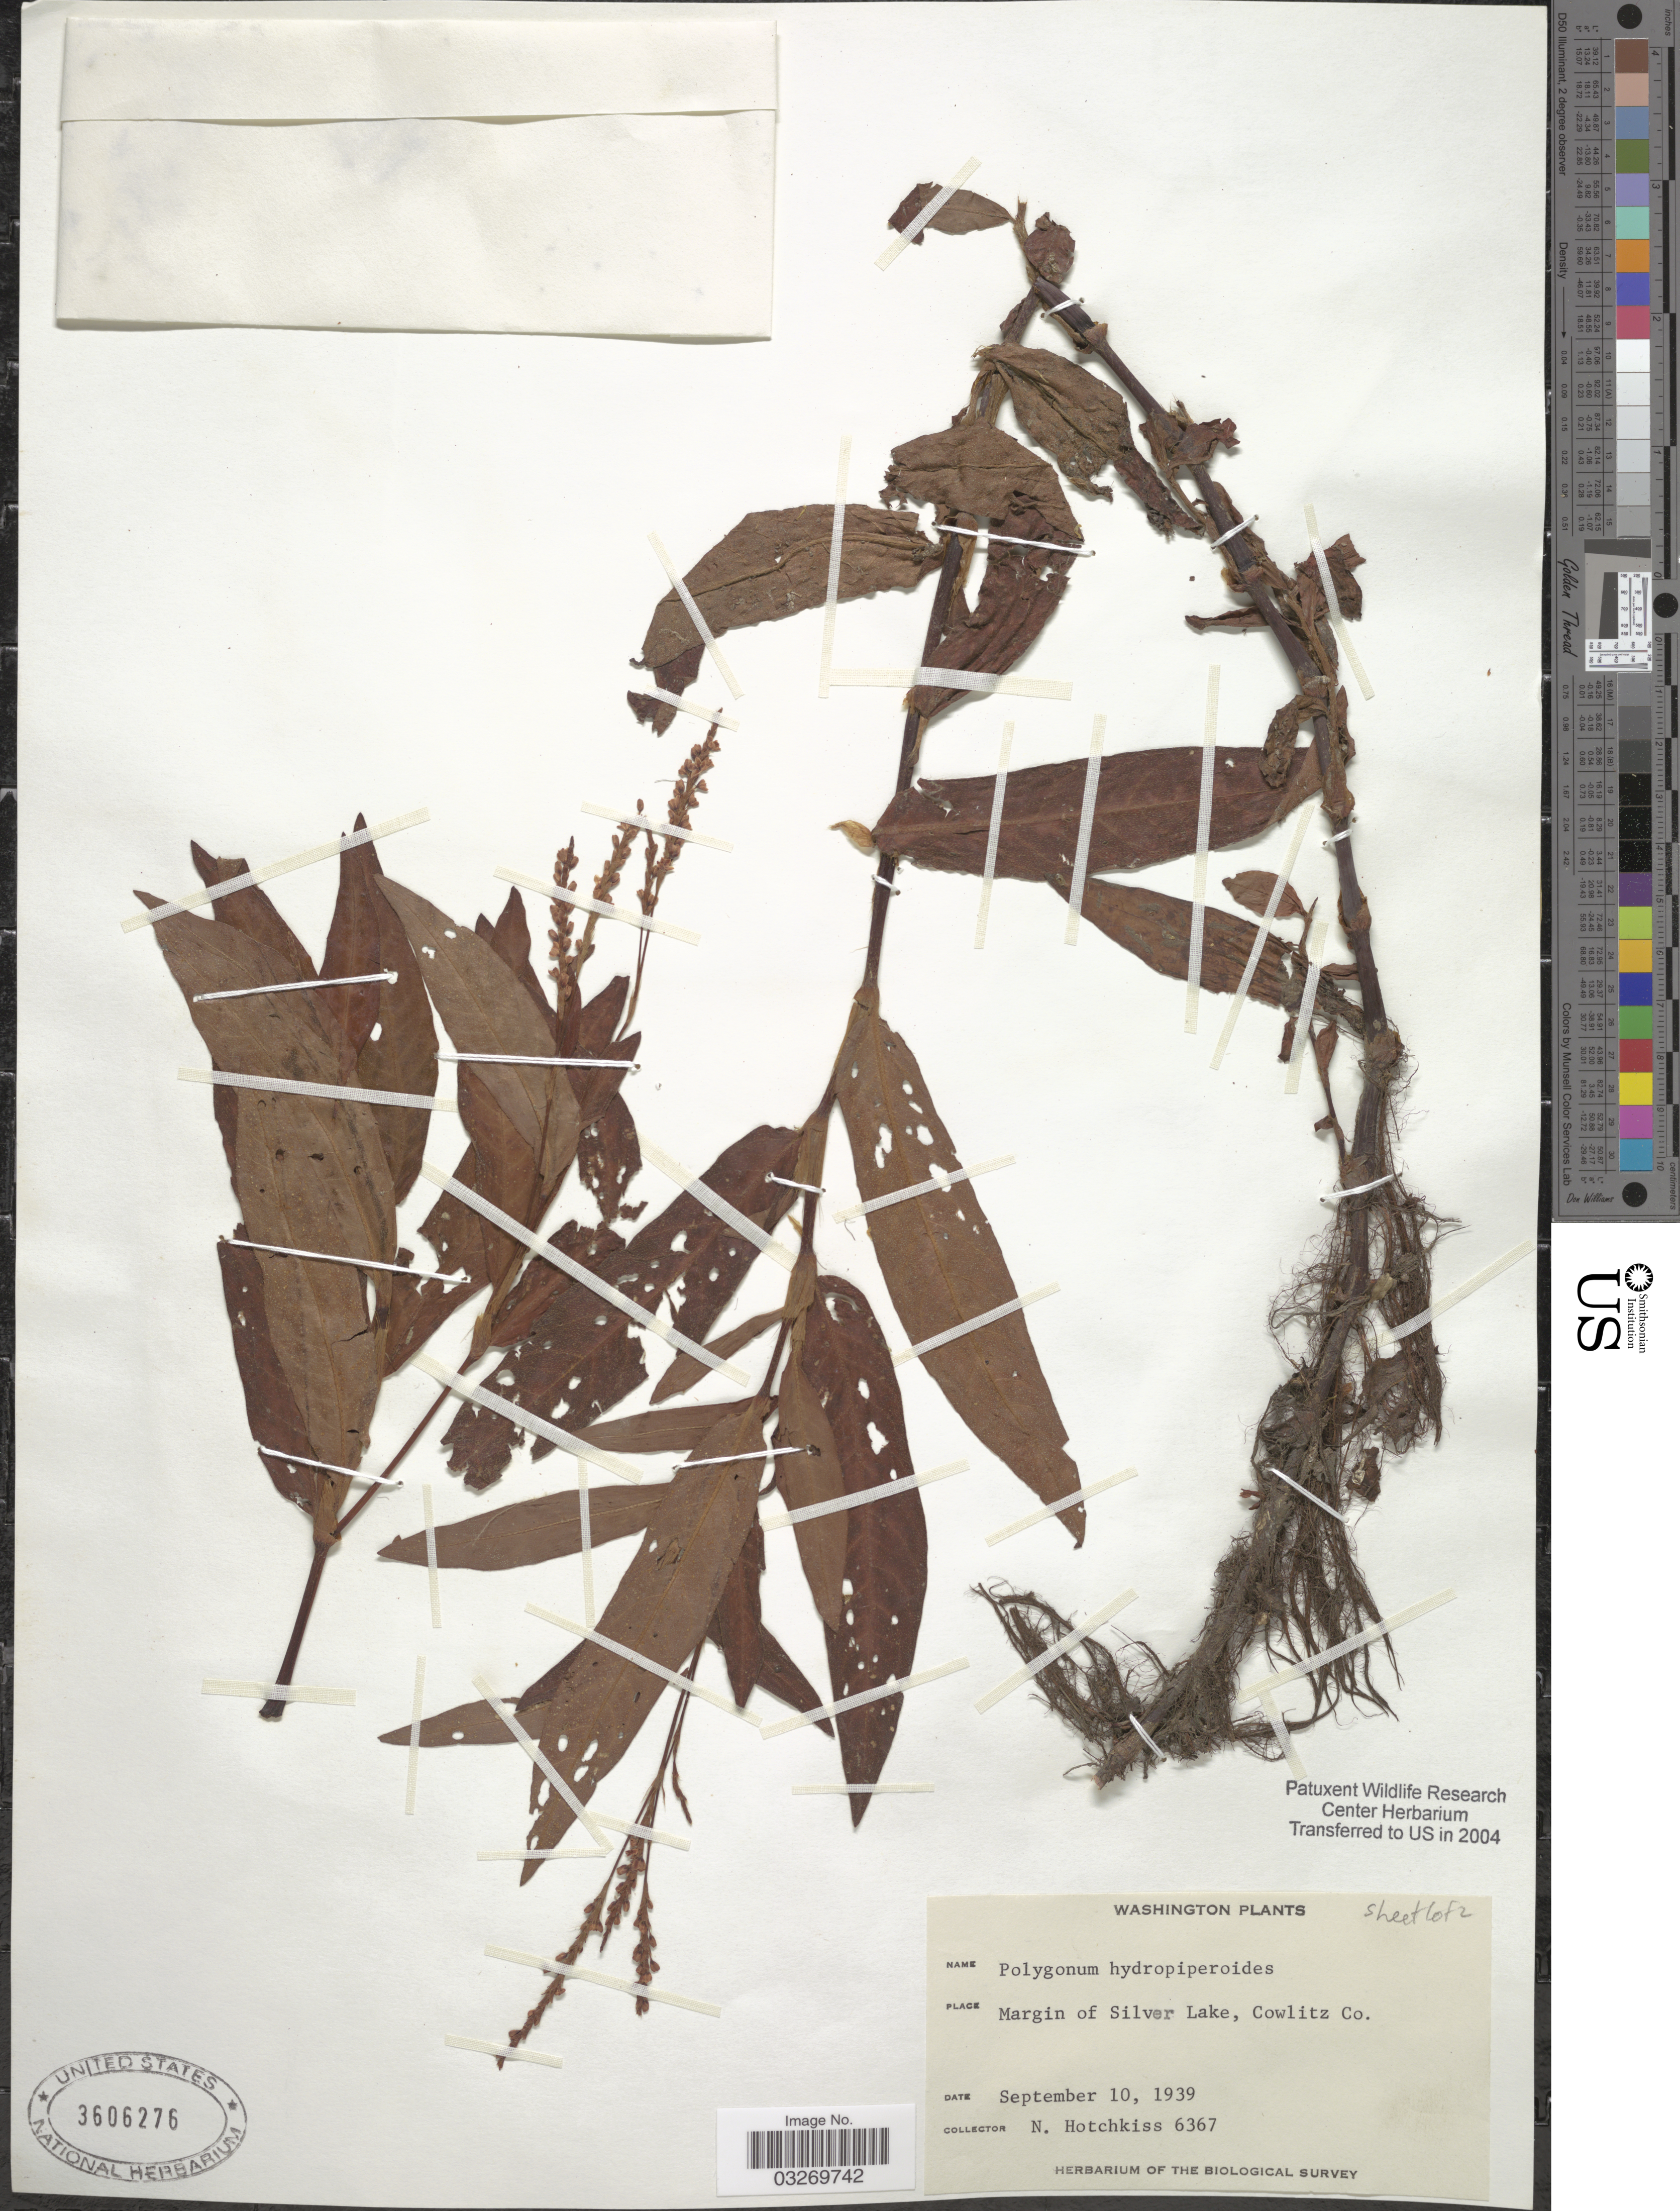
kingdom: Plantae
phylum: Tracheophyta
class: Magnoliopsida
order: Caryophyllales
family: Polygonaceae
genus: Persicaria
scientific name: Persicaria hydropiperoides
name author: (Michx.) Small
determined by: Atha, D. E.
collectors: N. Hotchkiss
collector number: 6367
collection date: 1939-09-10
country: United States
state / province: Washington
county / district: Cowlitz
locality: Margin of Silver Lake, Cowlitz Co.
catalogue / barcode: US 3606276